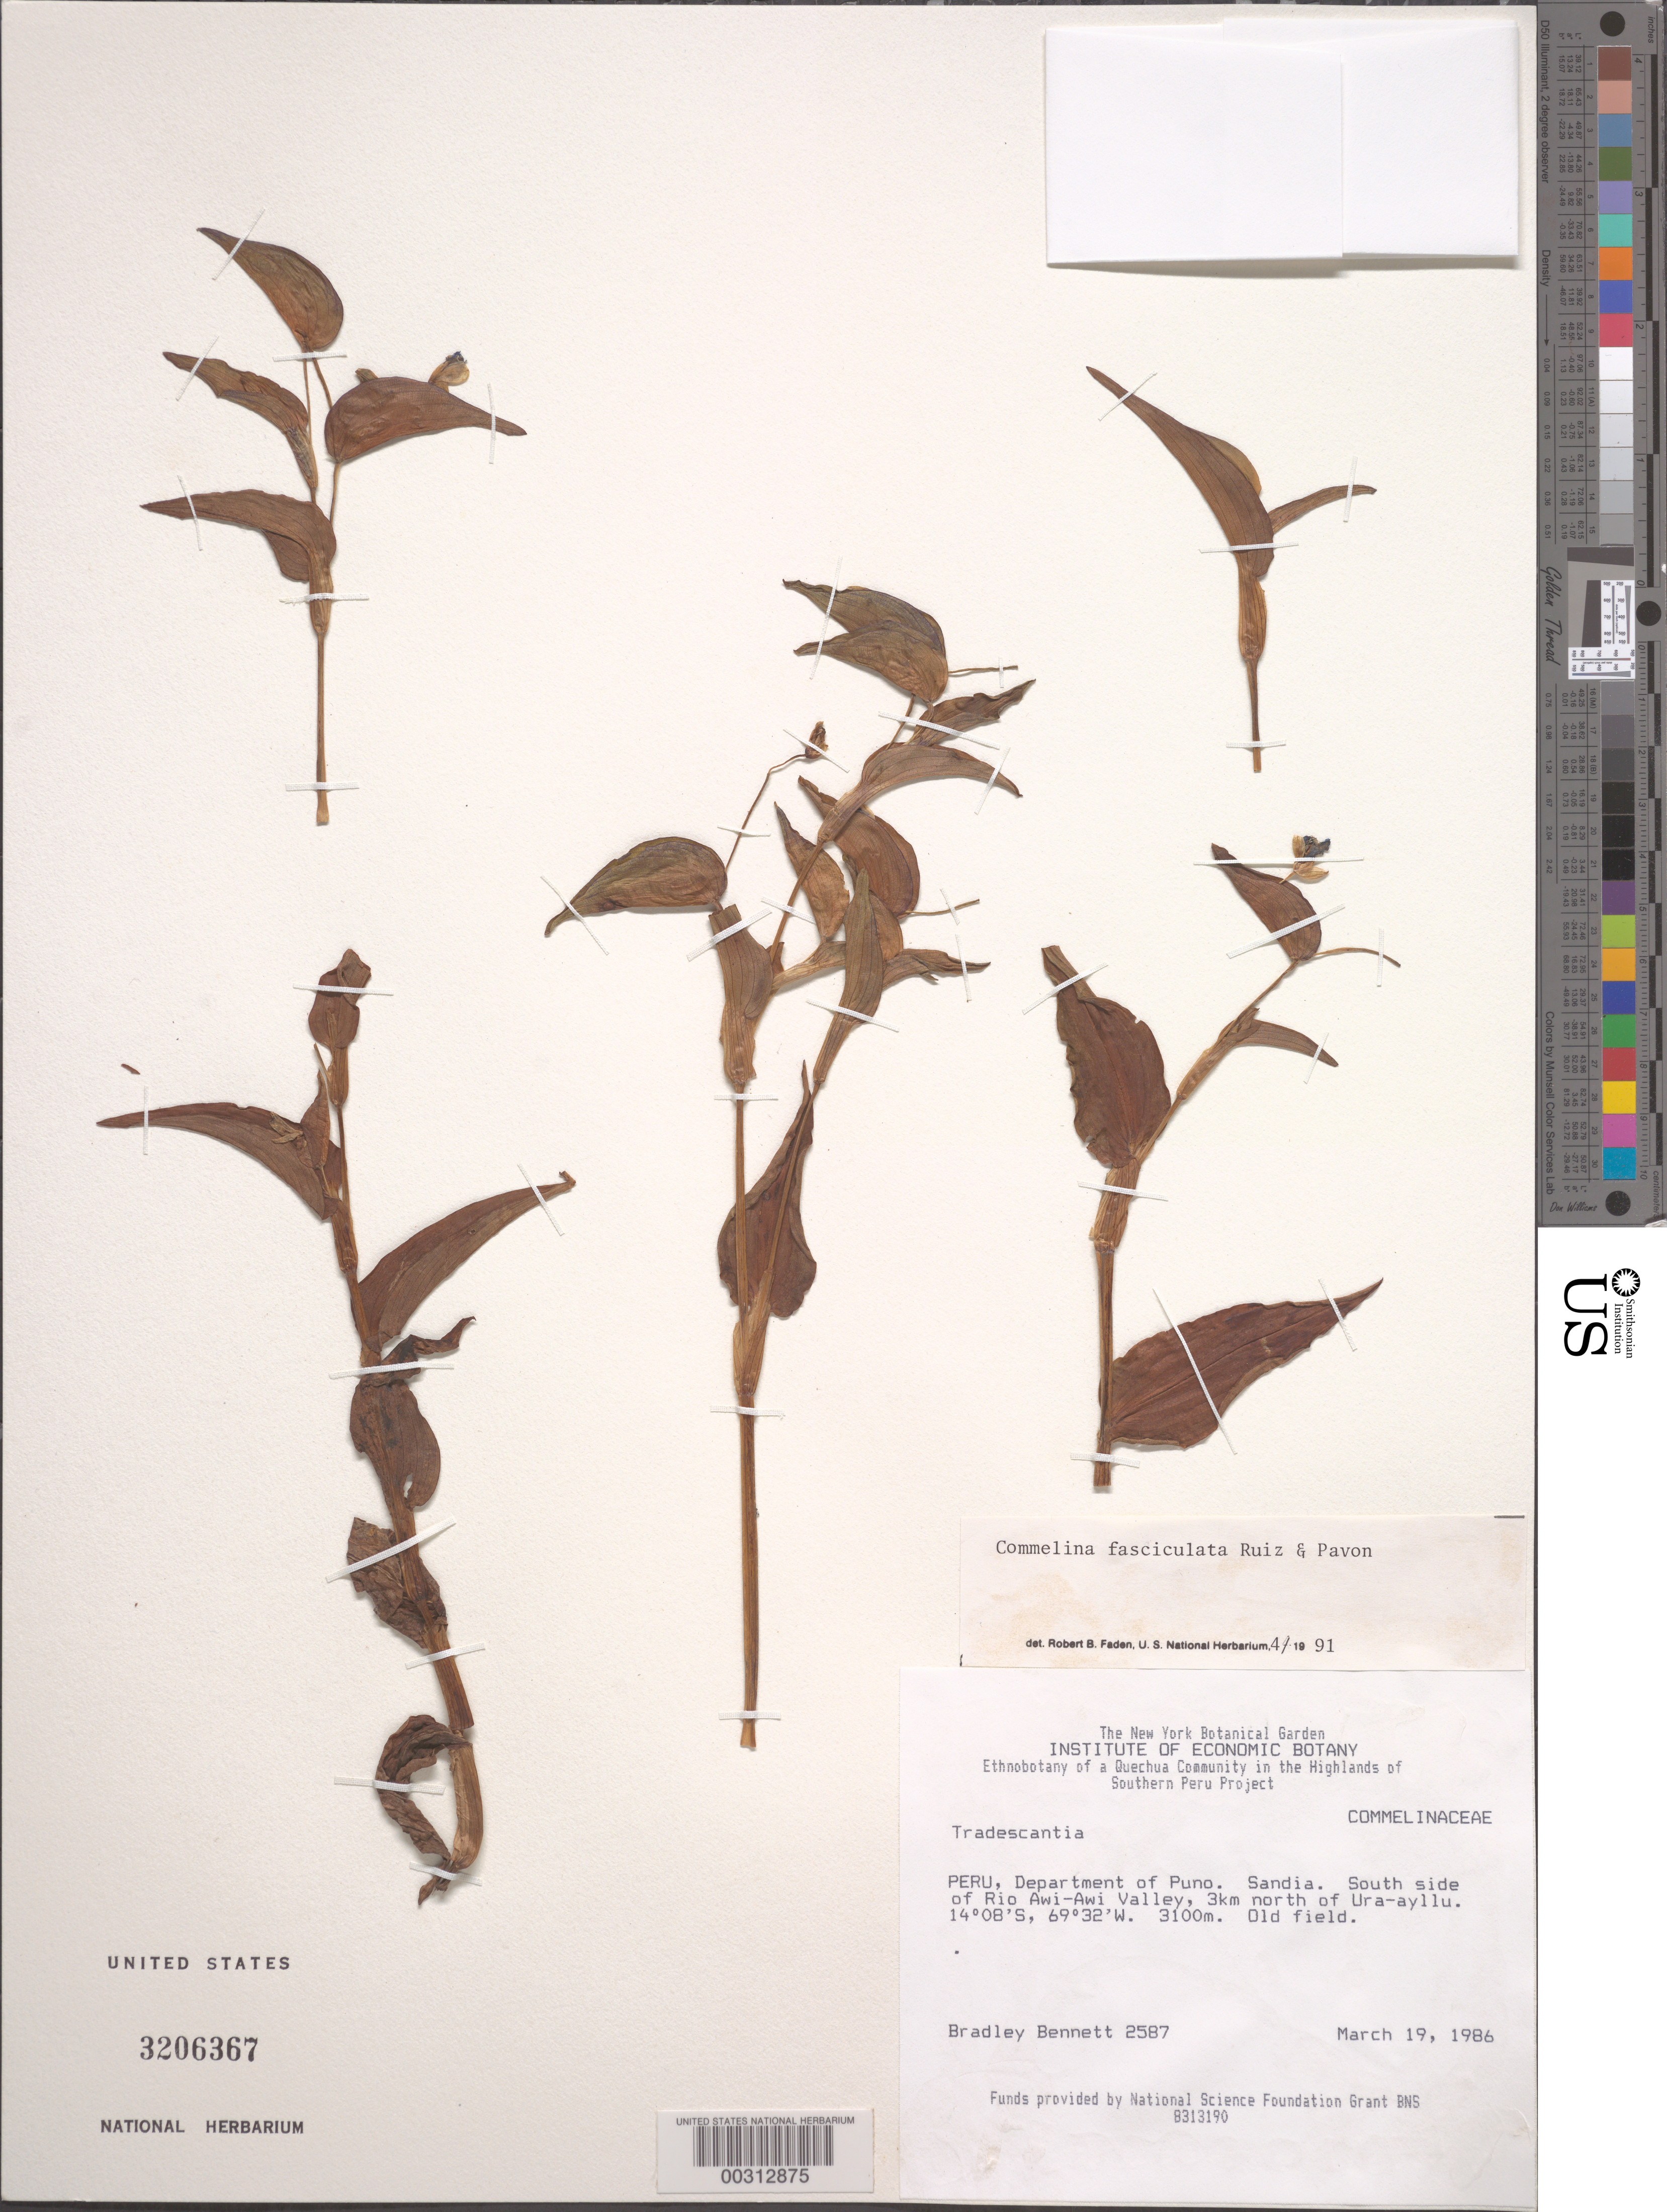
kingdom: Plantae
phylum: Tracheophyta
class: Liliopsida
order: Commelinales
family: Commelinaceae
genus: Commelina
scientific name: Commelina fasciculata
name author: Ruiz & Pav.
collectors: B. Bennett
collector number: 2587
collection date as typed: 19 Mar 1986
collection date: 1986-03-19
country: Peru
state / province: Puno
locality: Sandia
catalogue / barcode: US 3206367